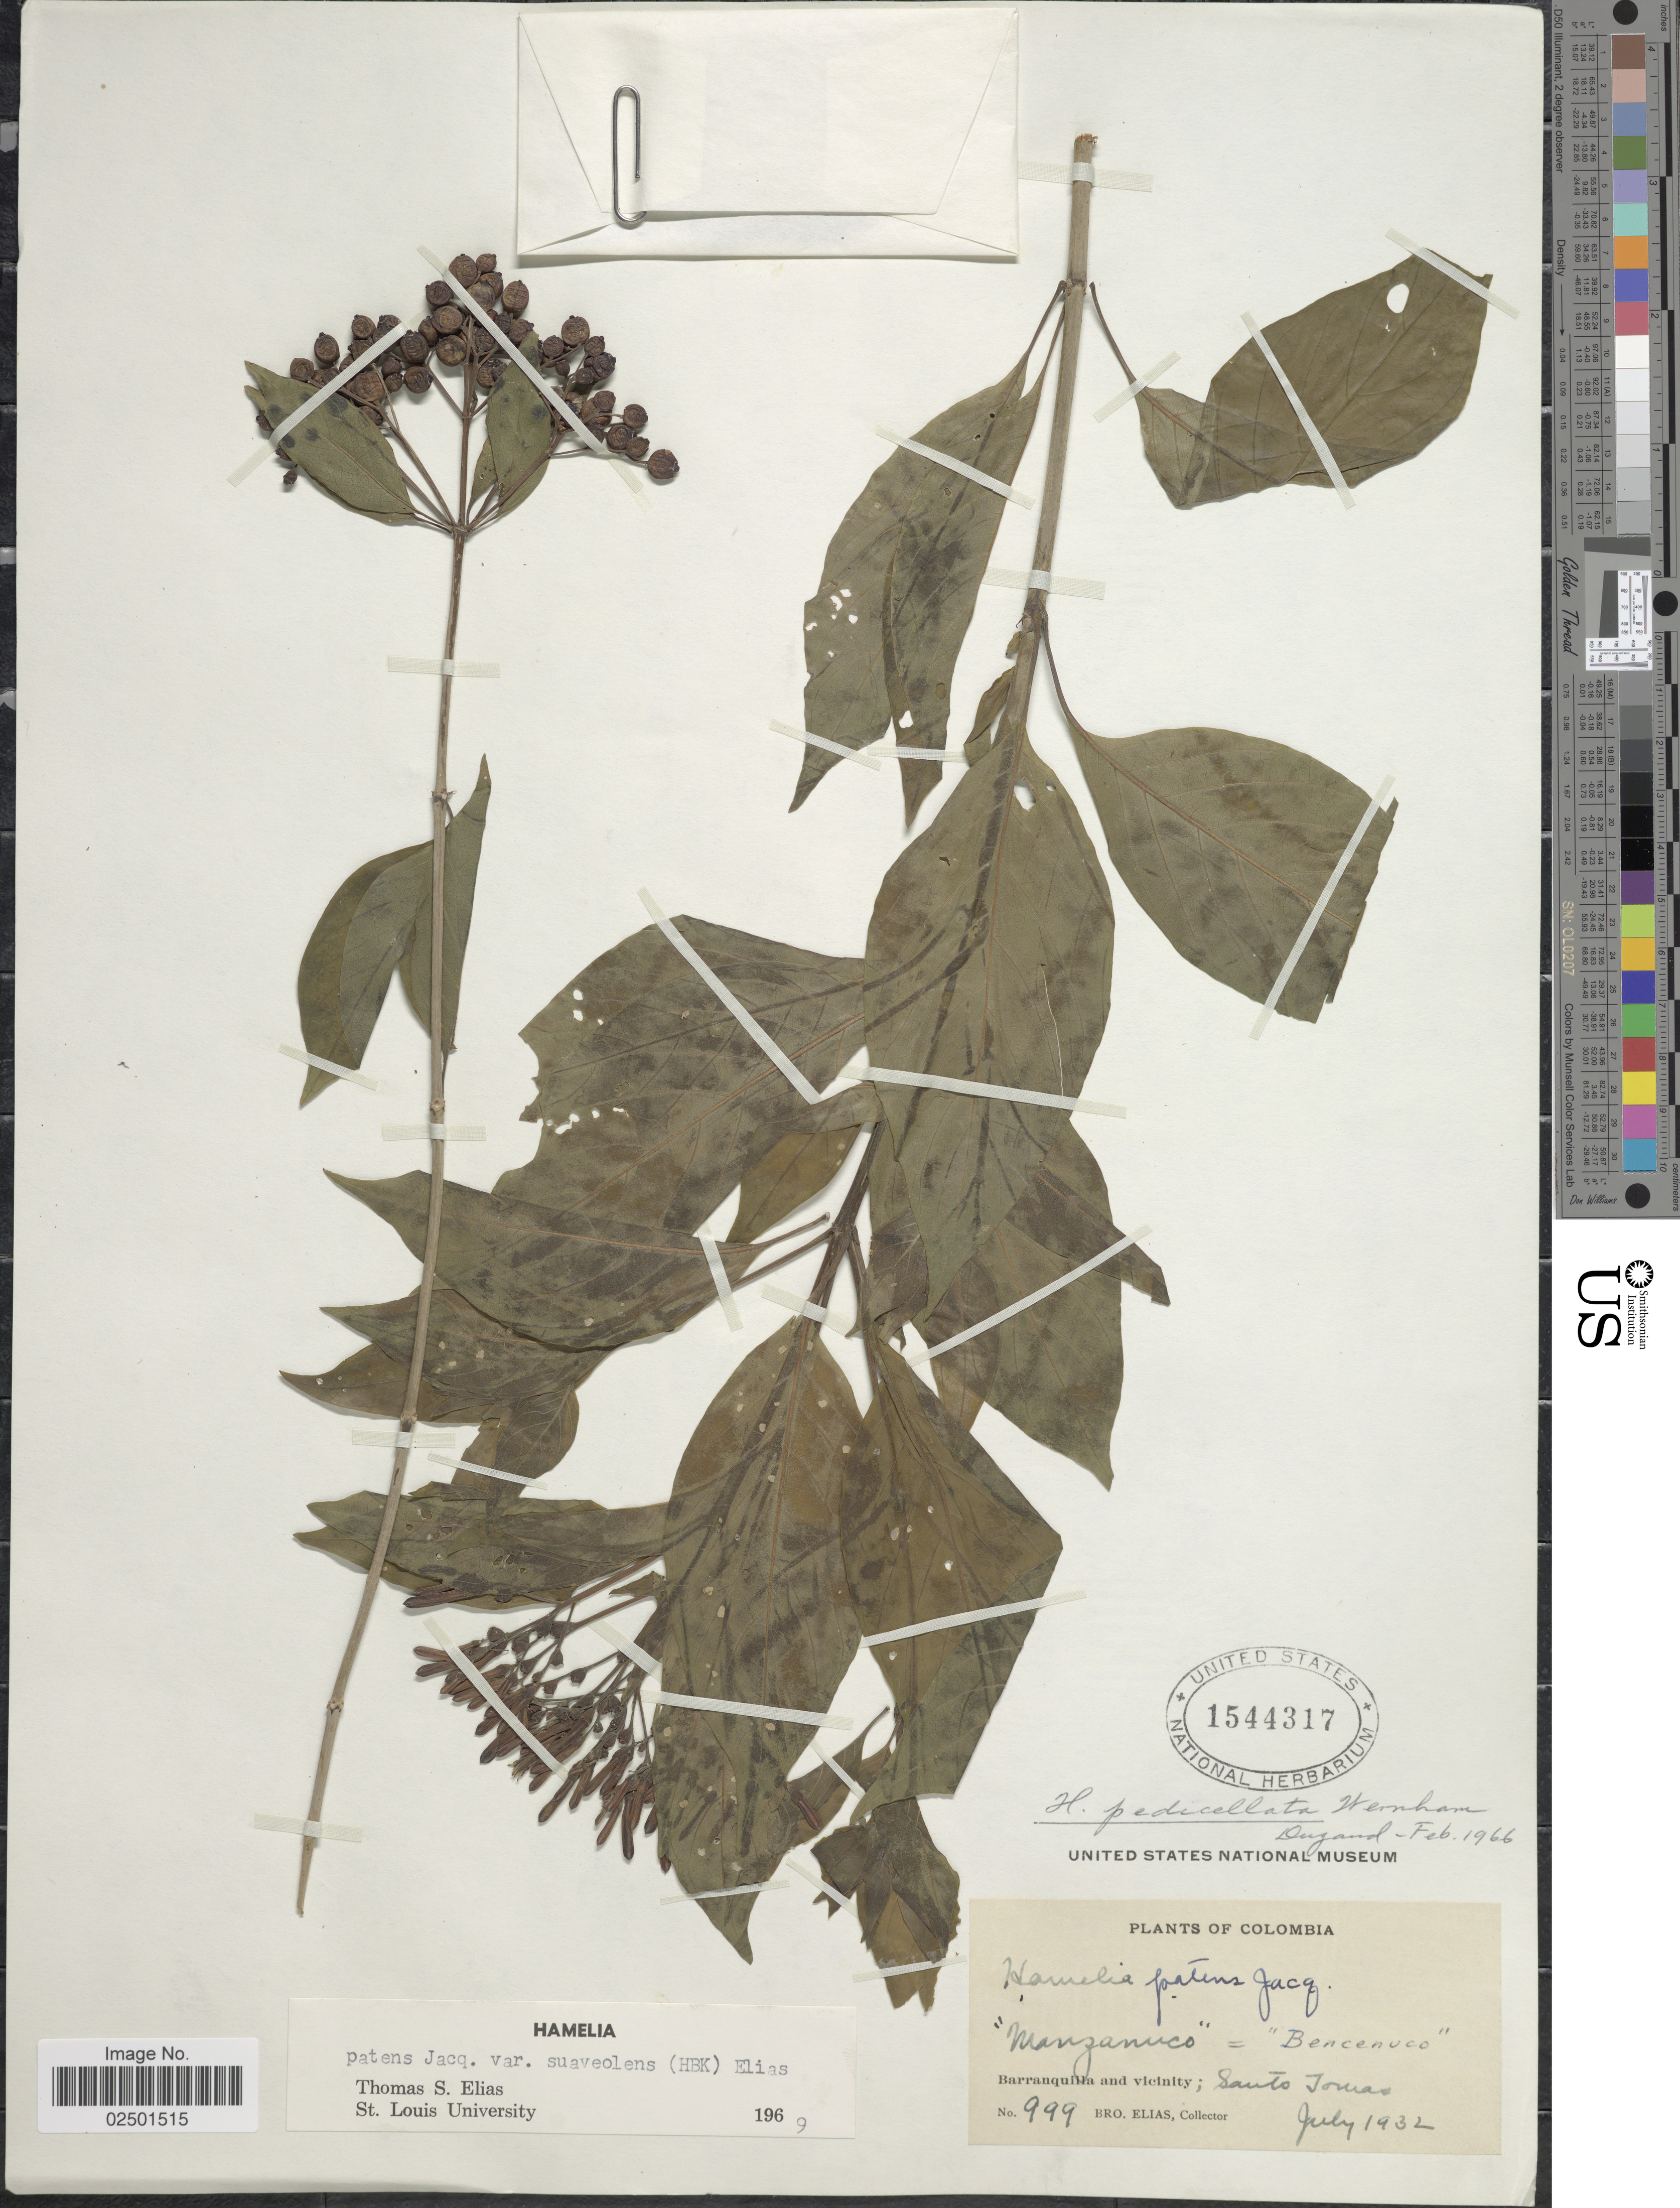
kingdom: Plantae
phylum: Tracheophyta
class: Magnoliopsida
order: Gentianales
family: Rubiaceae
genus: Hamelia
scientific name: Hamelia patens var. glabra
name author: Oerst.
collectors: Bro. Elias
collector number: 999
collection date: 1932-07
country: Colombia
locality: Manzabuco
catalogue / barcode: US 1544317